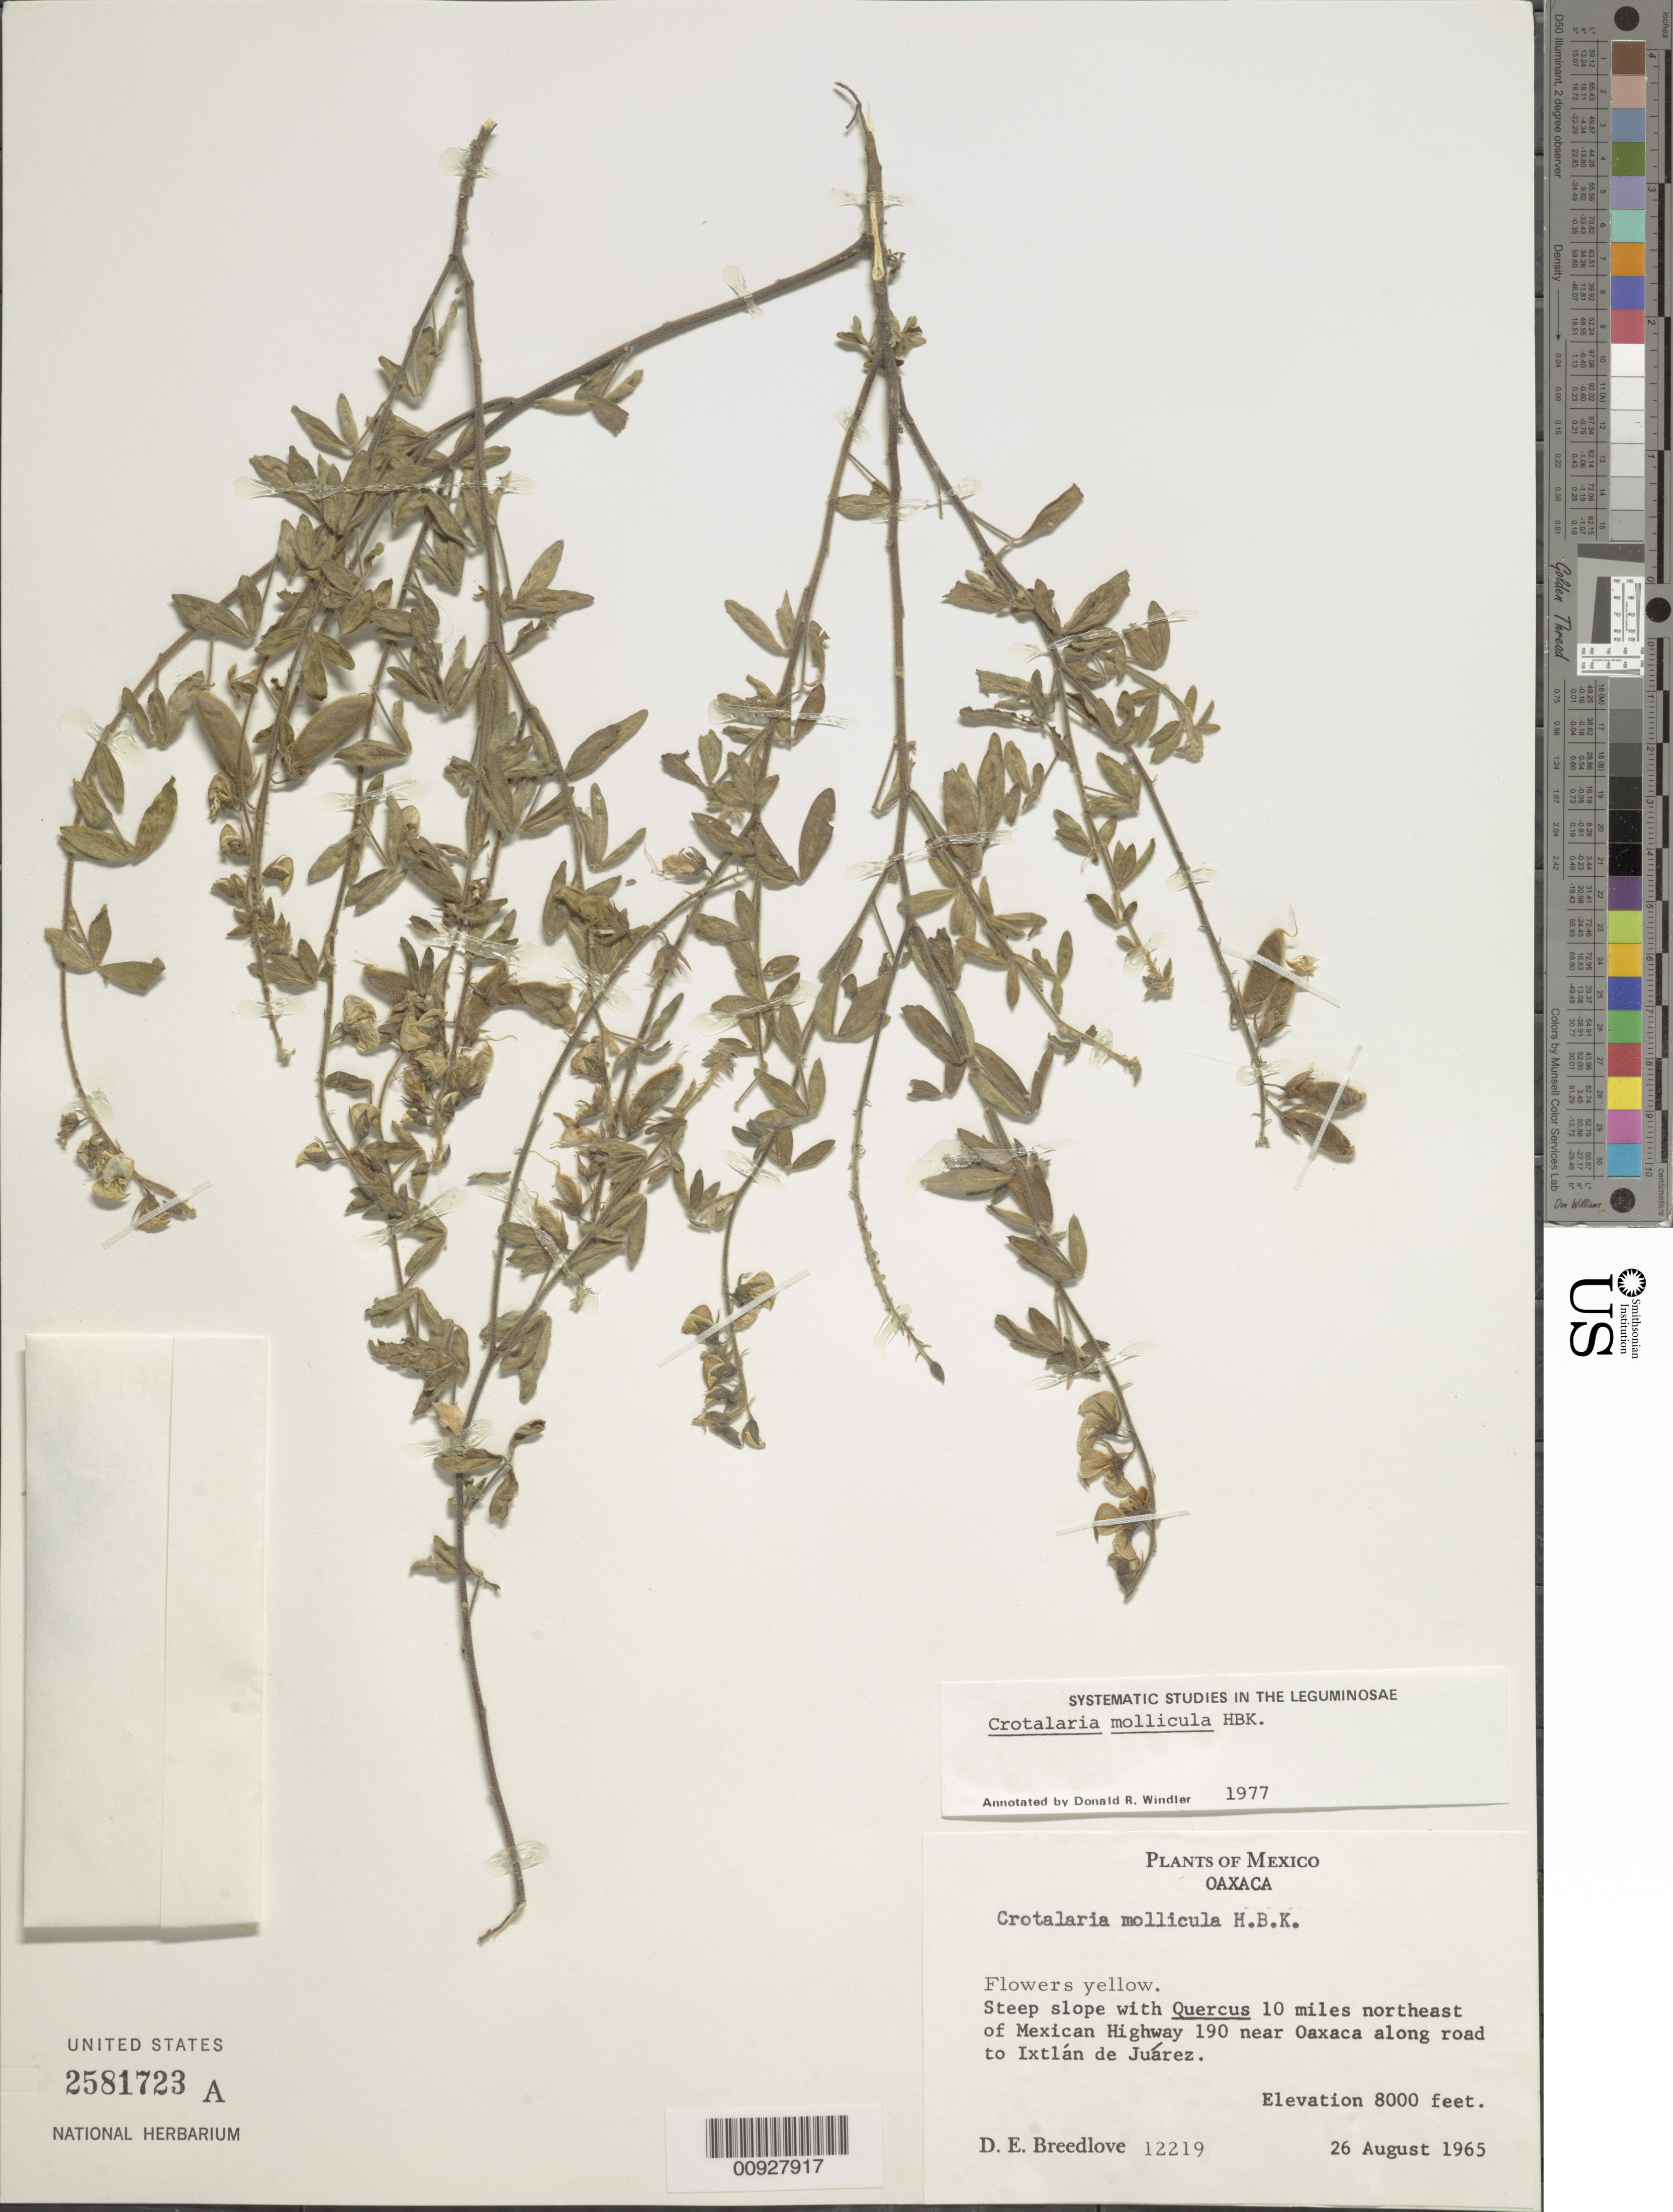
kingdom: Plantae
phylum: Tracheophyta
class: Magnoliopsida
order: Fabales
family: Fabaceae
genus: Crotalaria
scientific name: Crotalaria mollicula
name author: Kunth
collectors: D. E. Breedlove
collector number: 12219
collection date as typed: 26 Aug 1965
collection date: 1965-08-26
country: Mexico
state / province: Oaxaca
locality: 10 miles northeast of Mexican Highway 190 near Oaxaca along road to Ixtlán de Juárez.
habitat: Steep slope with Quercus.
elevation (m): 2438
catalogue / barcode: US 2581723A